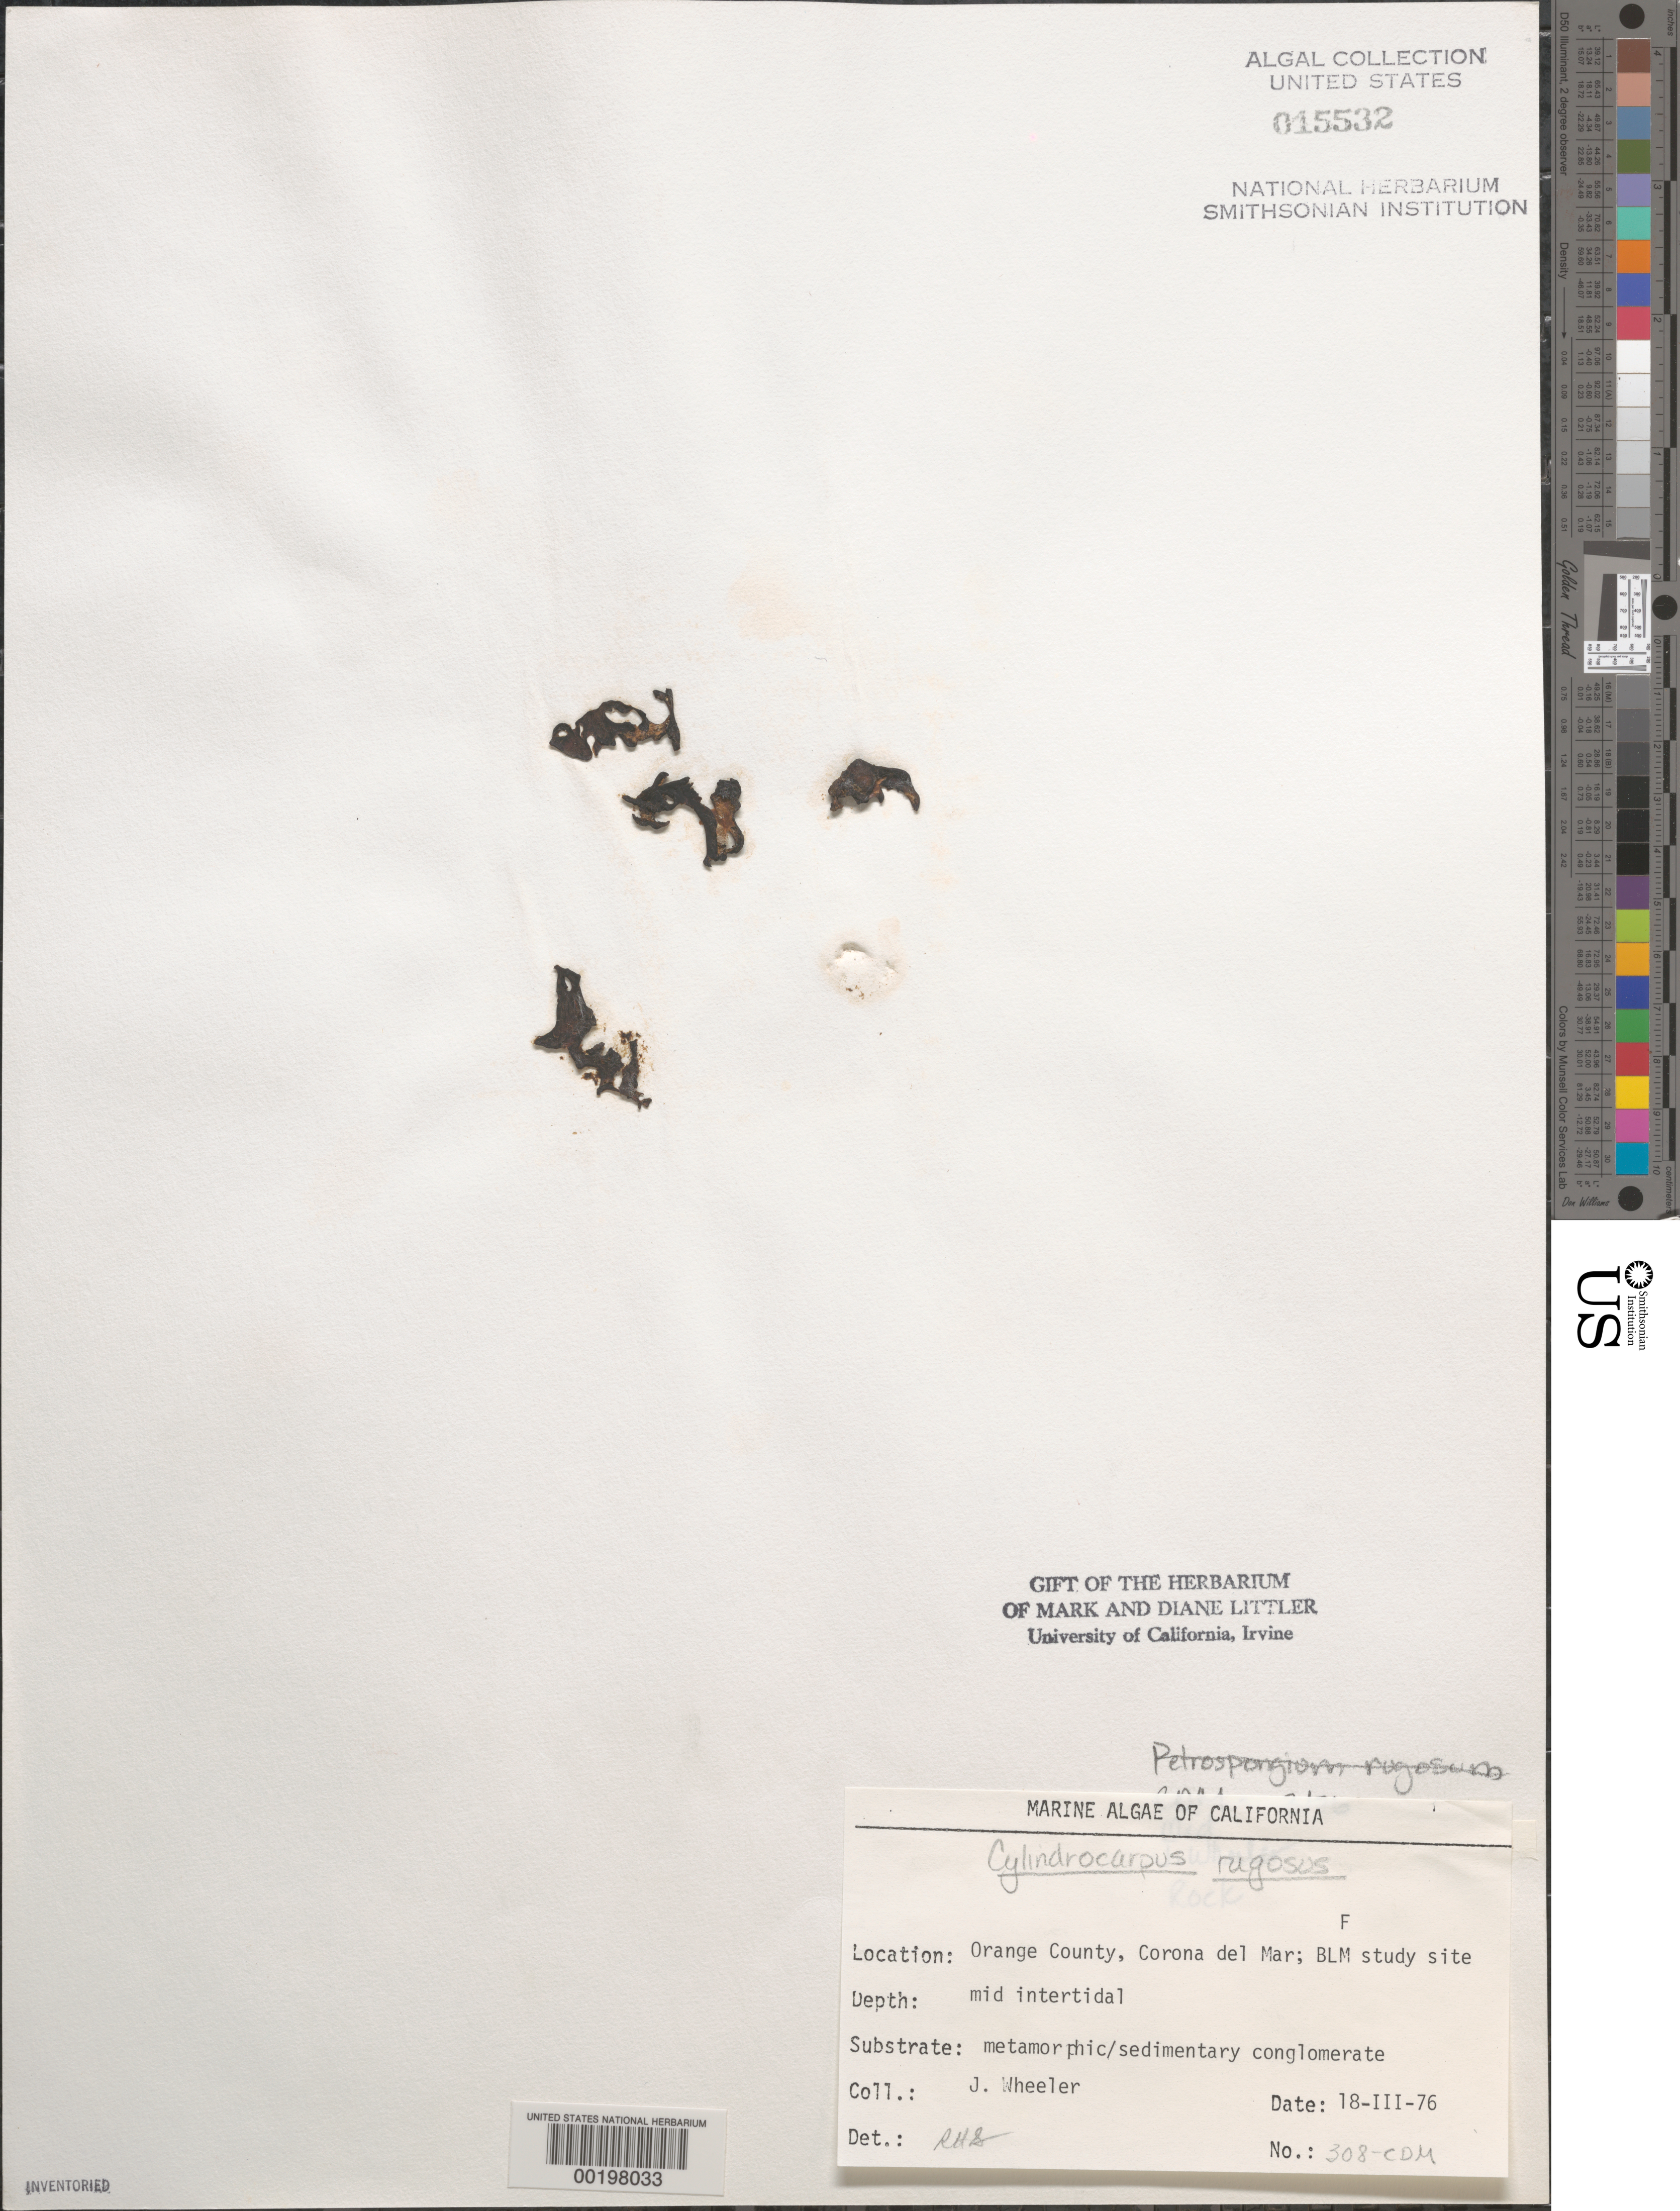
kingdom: Chromista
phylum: Ochrophyta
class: Phaeophyceae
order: Ectocarpales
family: Petrospongiaceae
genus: Petrospongium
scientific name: Petrospongium rugosum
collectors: J. L. Wheeler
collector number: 308-CDM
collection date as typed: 18 Mar 1976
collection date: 1976-03-18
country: United States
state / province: California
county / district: Orange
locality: Corona del Mar, mouth of Morning Canyon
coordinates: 33 35'14"N, 117 51'54"W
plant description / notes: BLM-SOCALBIGHT Rocky Intertidal Survey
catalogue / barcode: US 15532